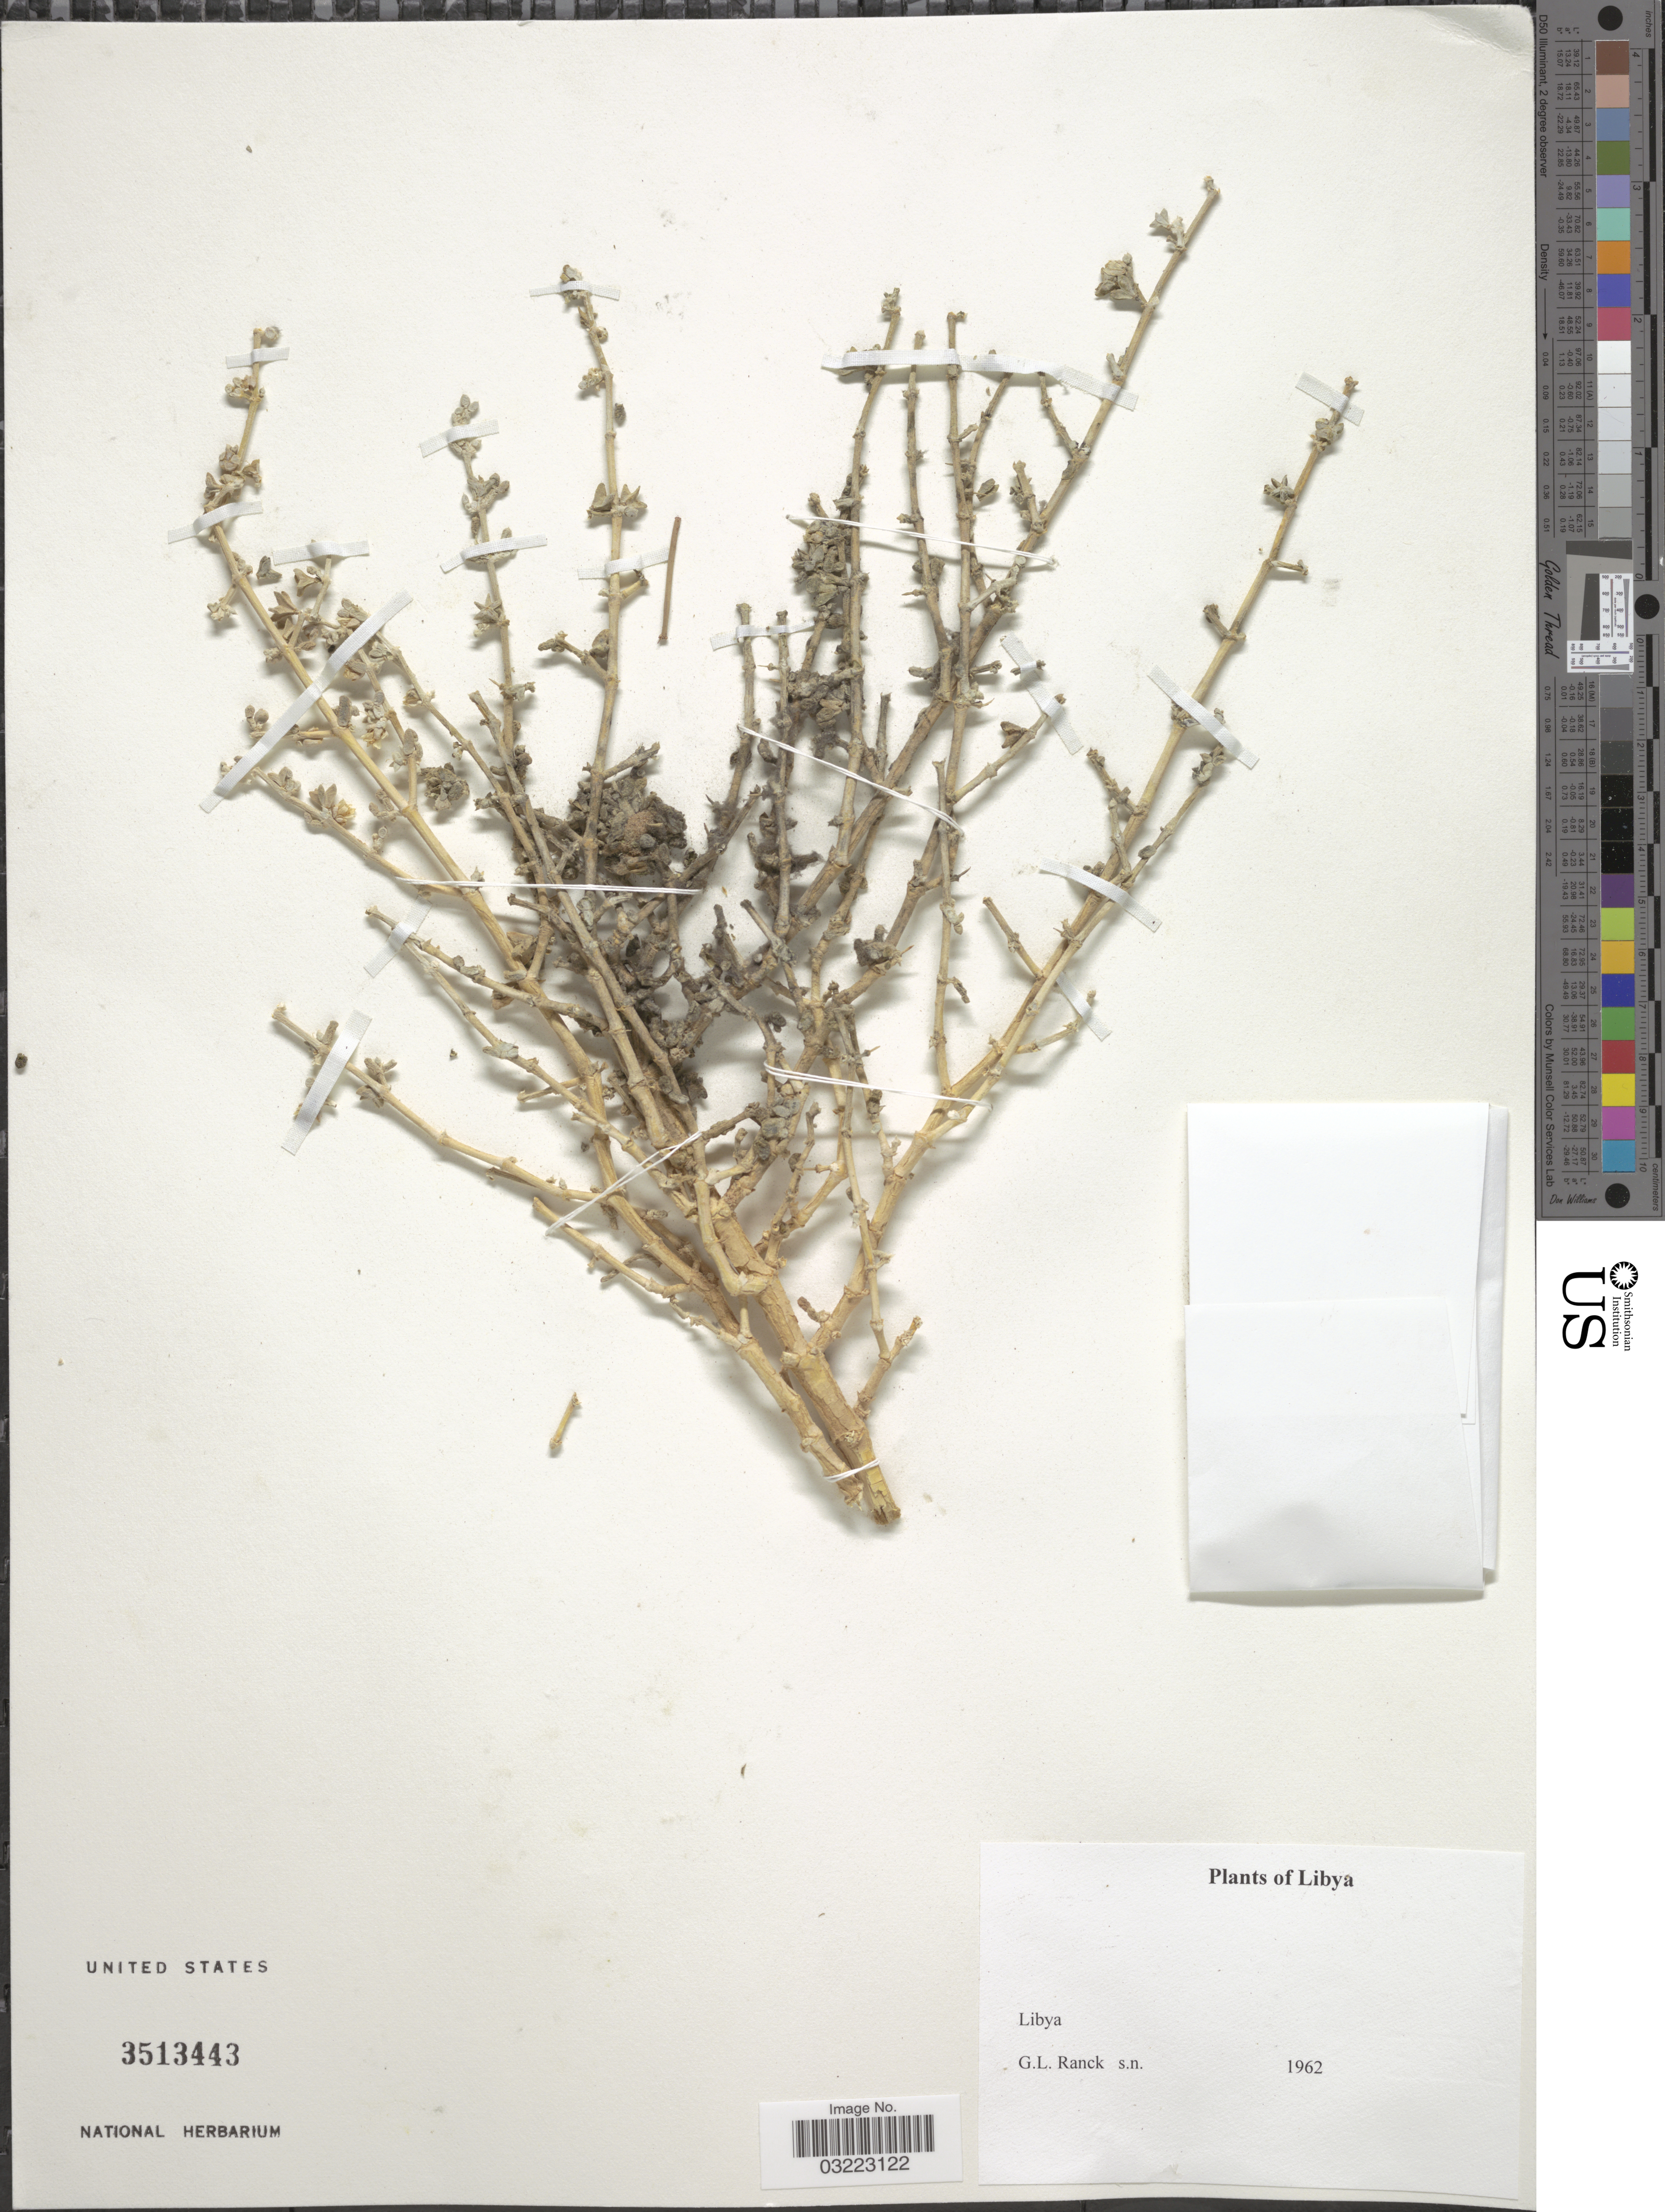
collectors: G. Ranck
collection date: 1962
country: Libya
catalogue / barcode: US 3513443